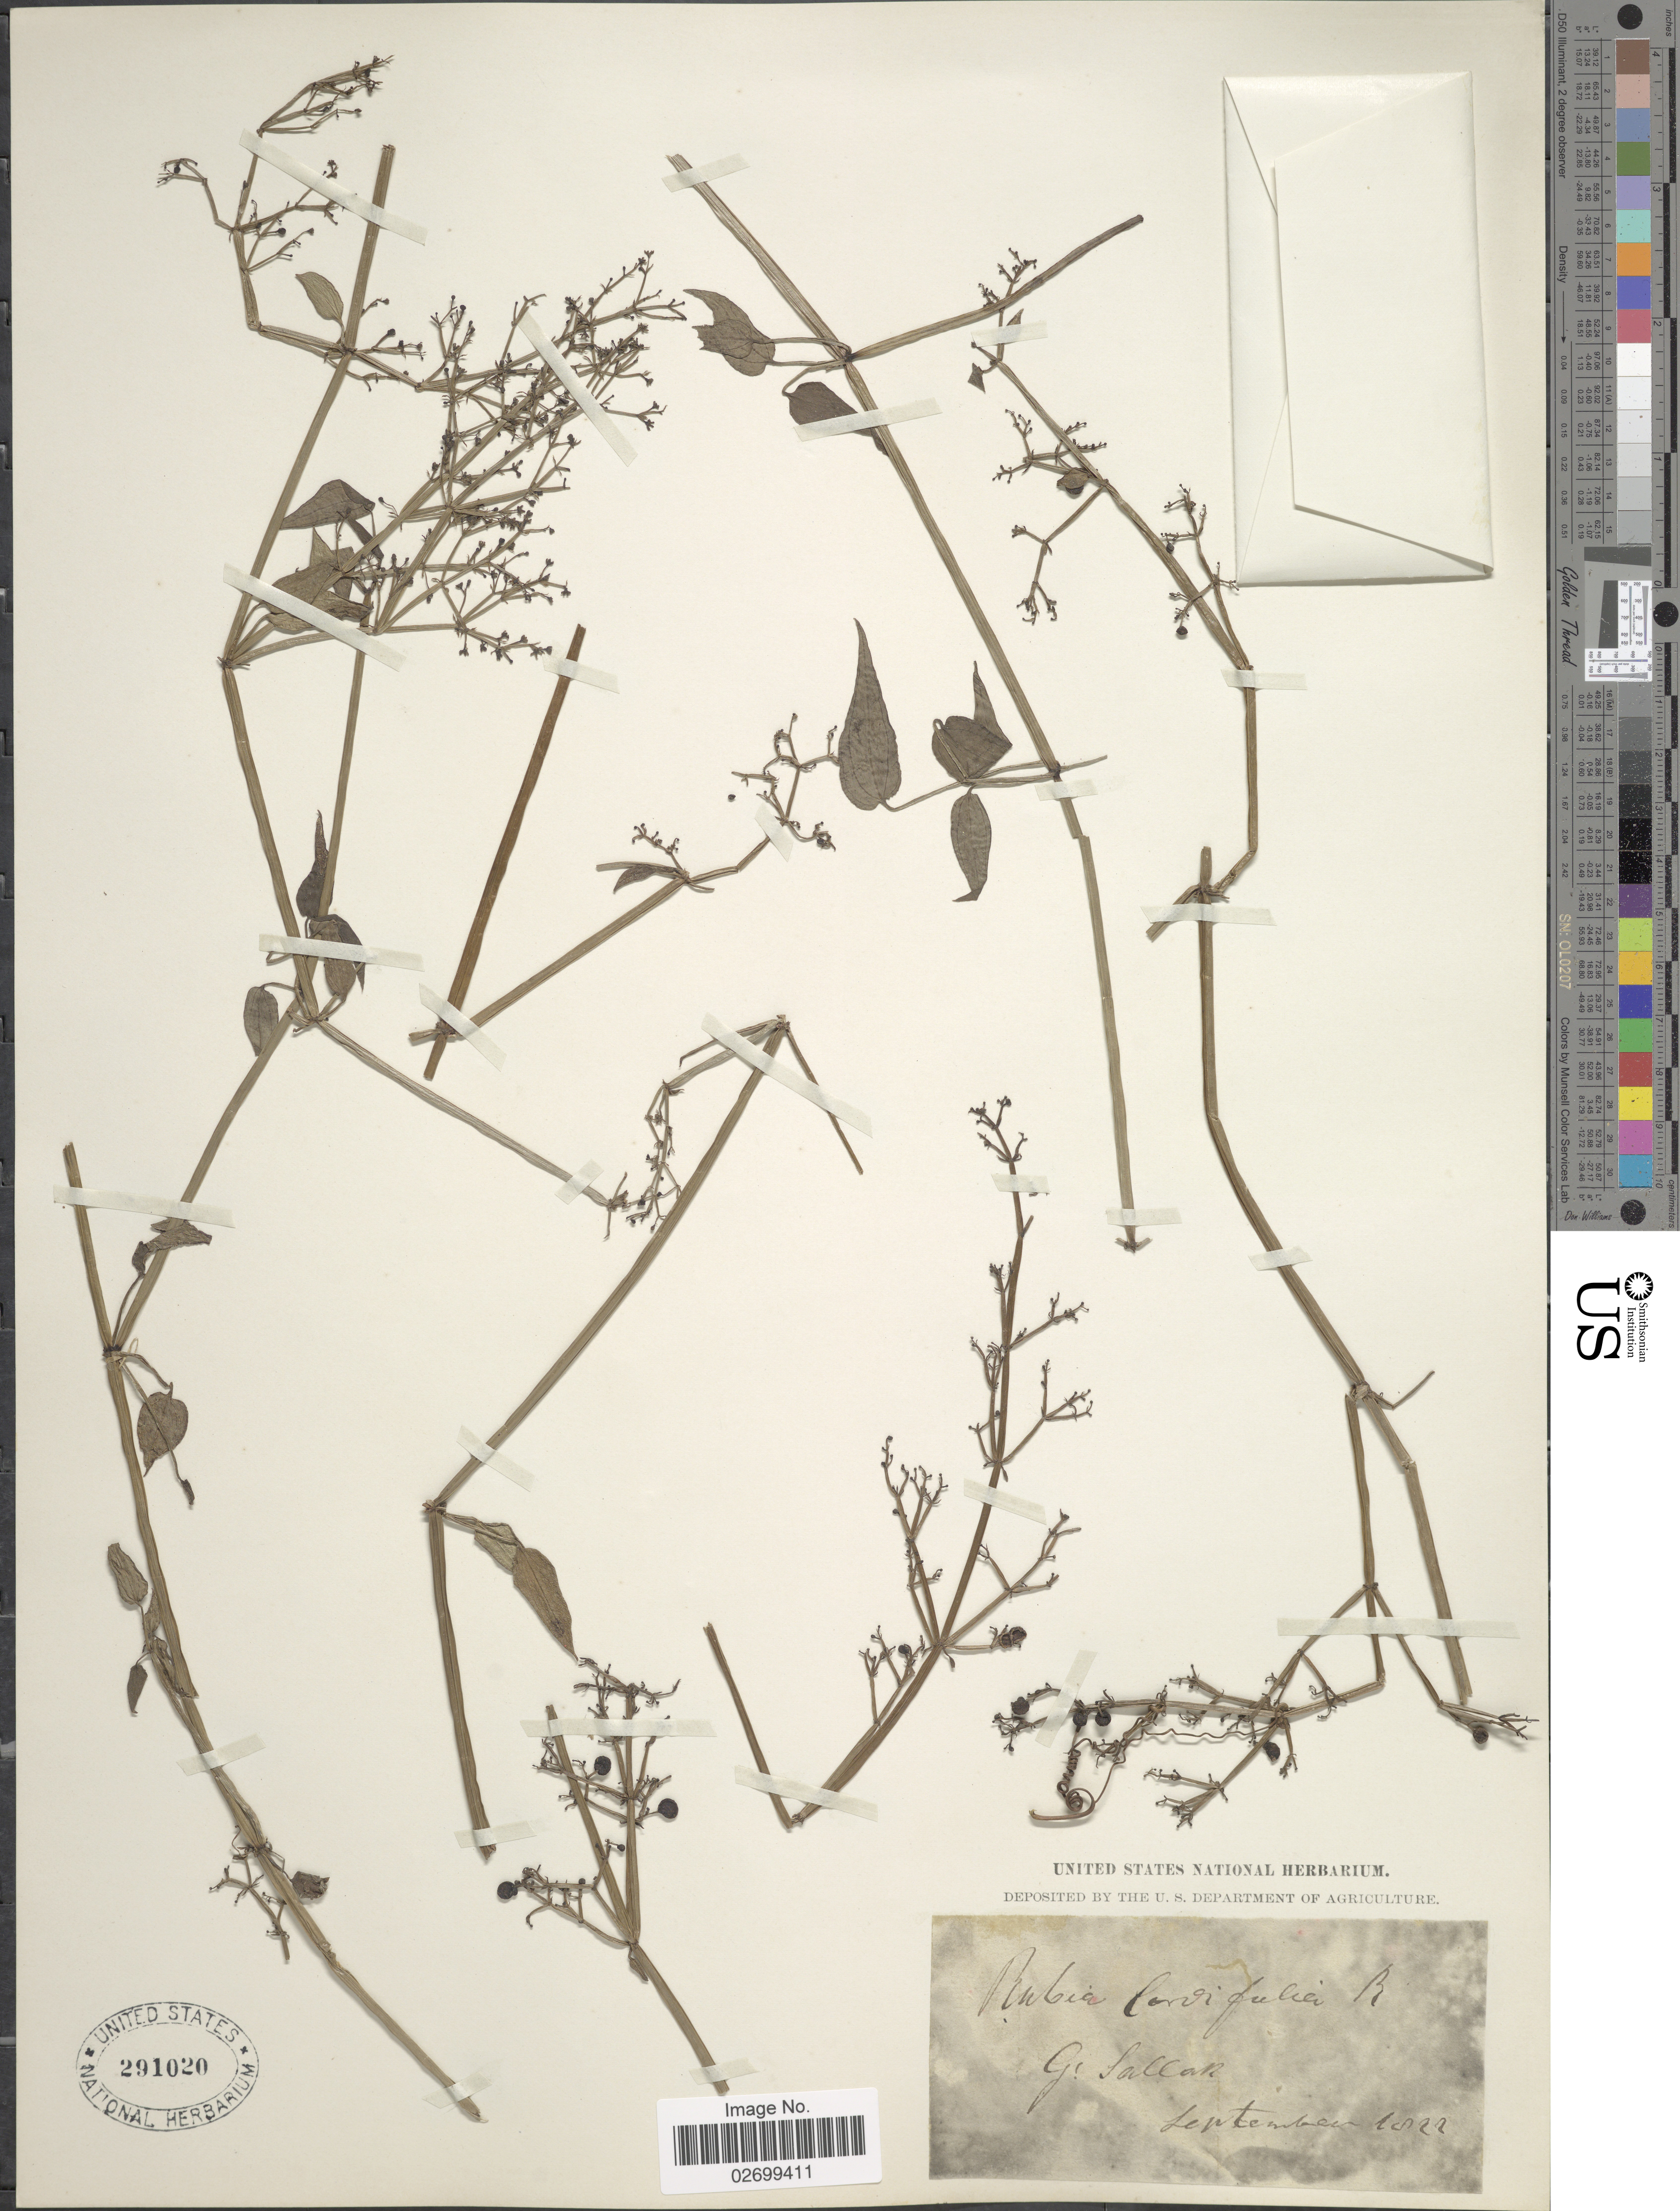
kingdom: Plantae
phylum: Tracheophyta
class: Magnoliopsida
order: Gentianales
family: Rubiaceae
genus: Rubia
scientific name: Rubia cordifolia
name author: L.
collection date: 1822-09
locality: Sallak [interpreted]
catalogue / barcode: US 291020